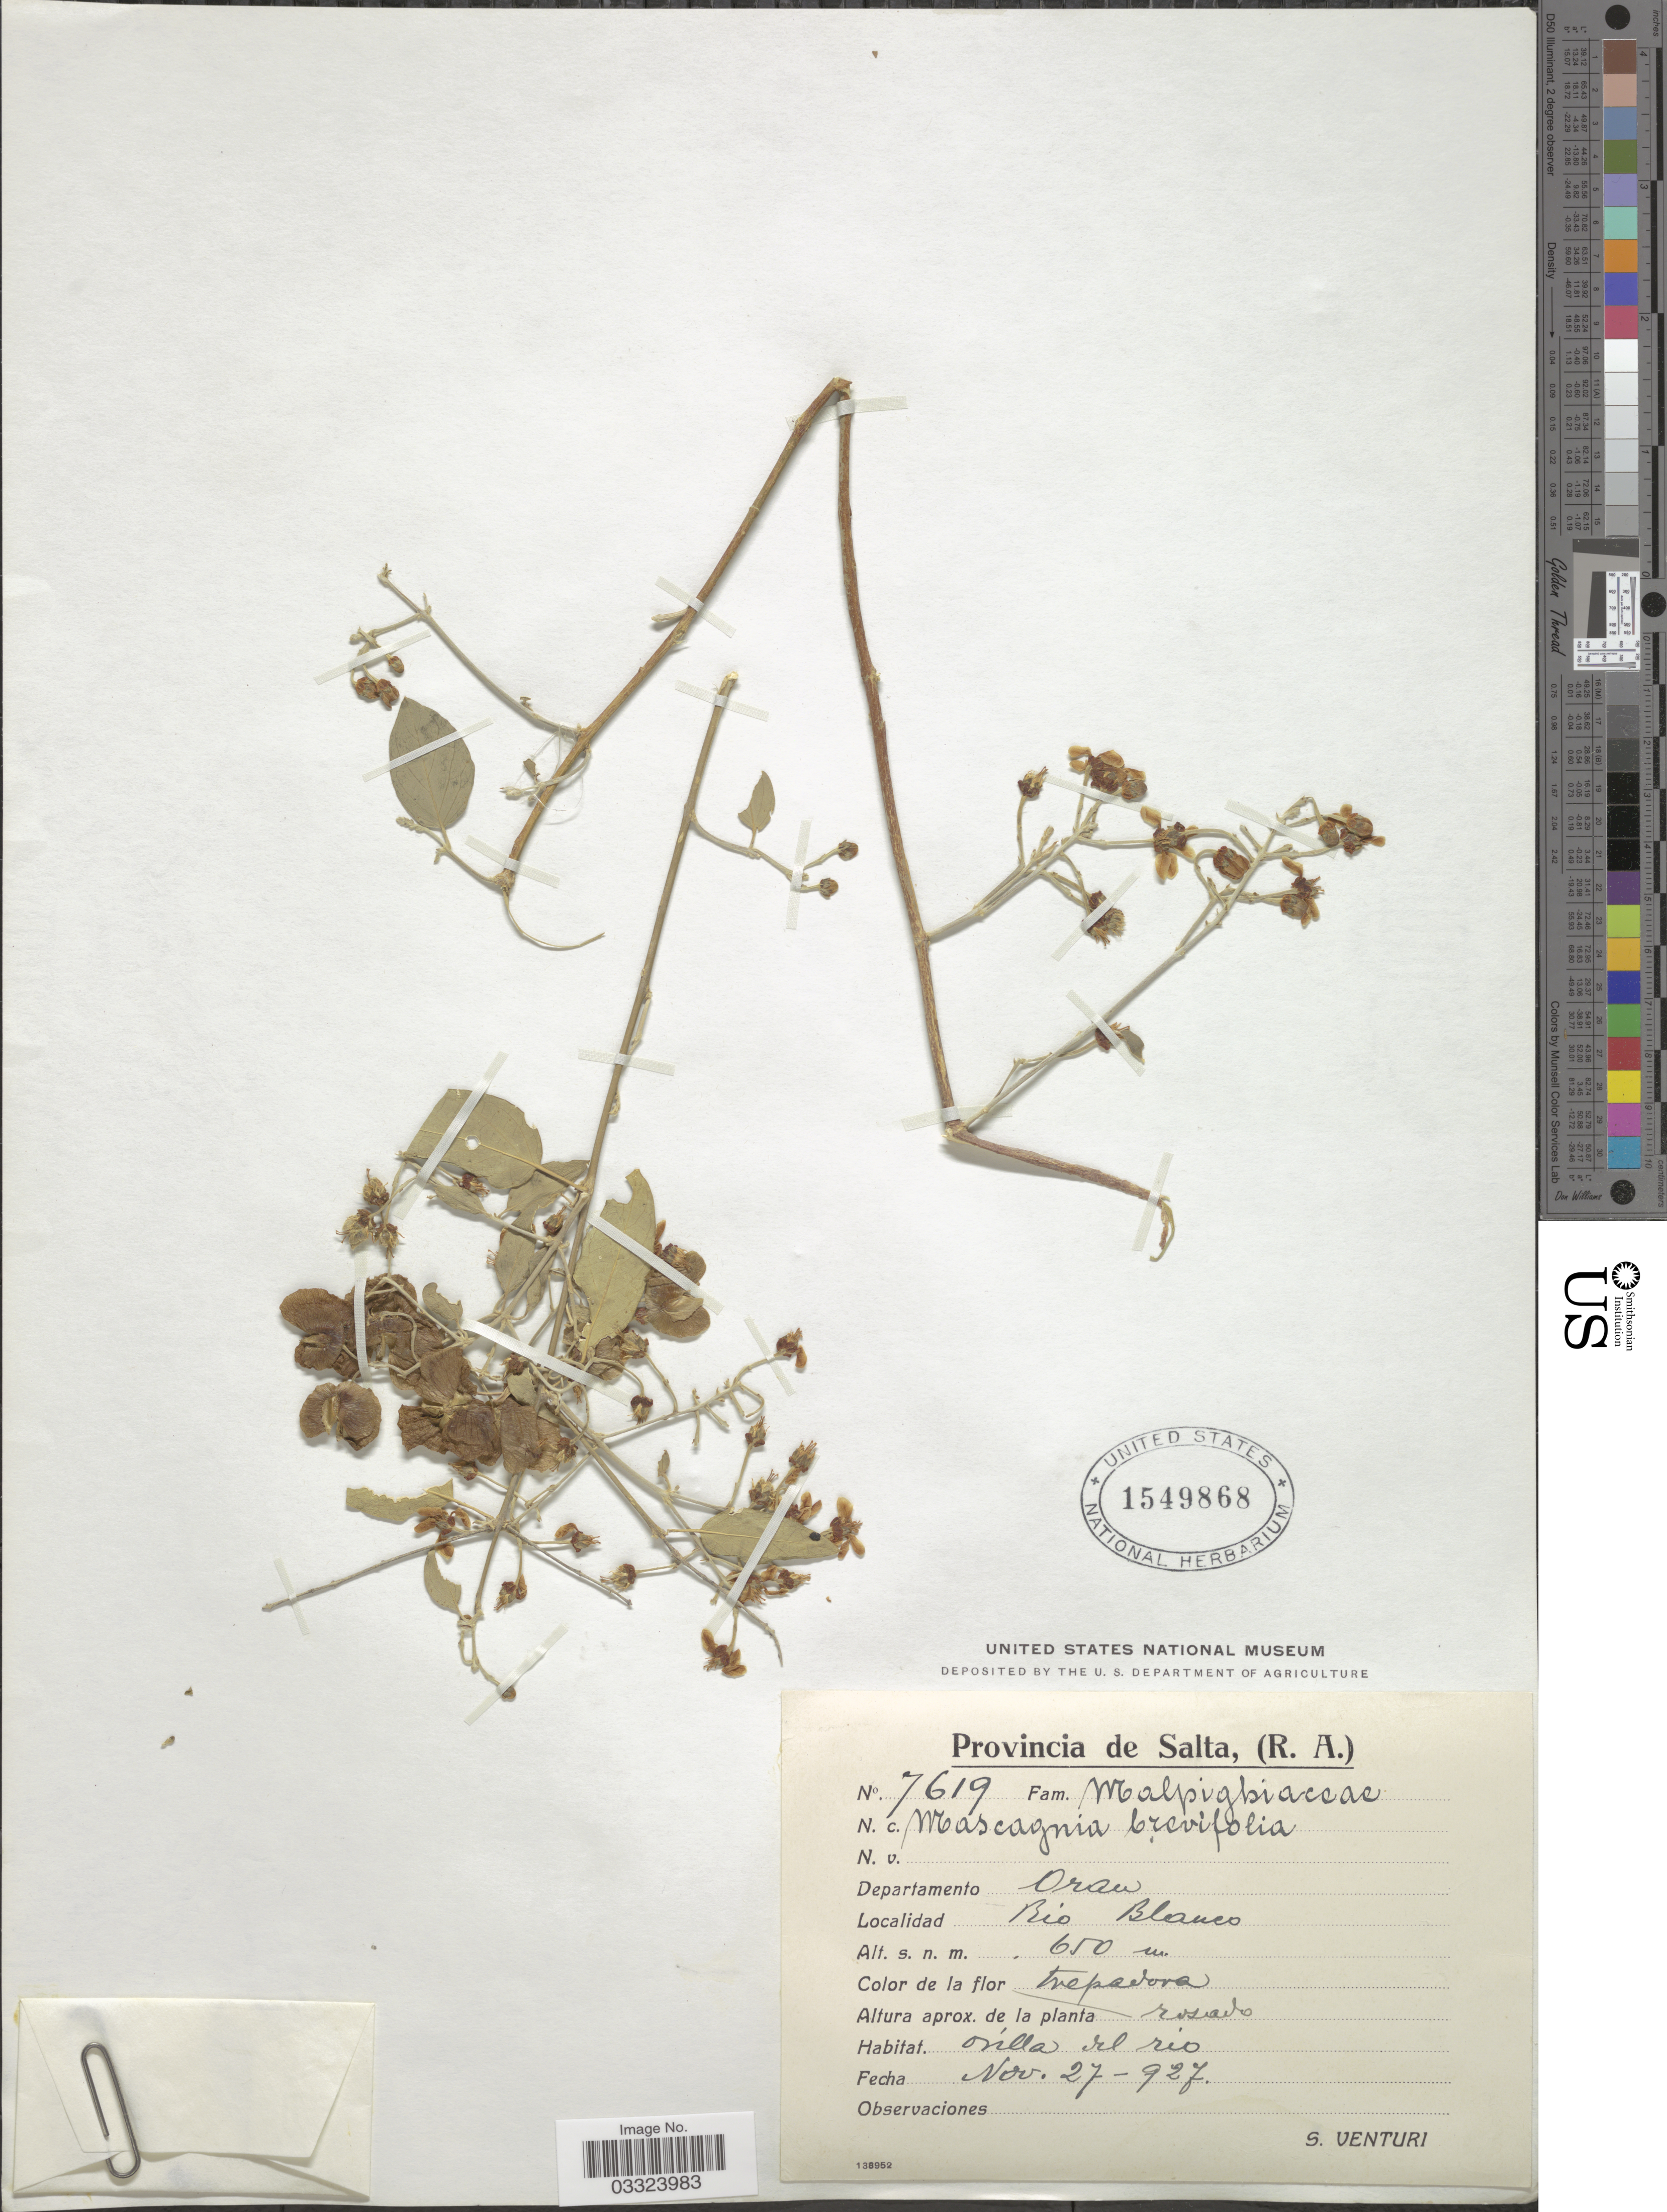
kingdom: Plantae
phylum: Tracheophyta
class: Magnoliopsida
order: Malpighiales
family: Malpighiaceae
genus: Mascagnia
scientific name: Mascagnia brevifolia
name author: Griseb.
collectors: S. Venturi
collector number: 7619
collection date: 1927-11-27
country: Argentina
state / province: Salta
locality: Departamento Oran, Rio Blanco.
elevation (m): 650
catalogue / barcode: US 1549868